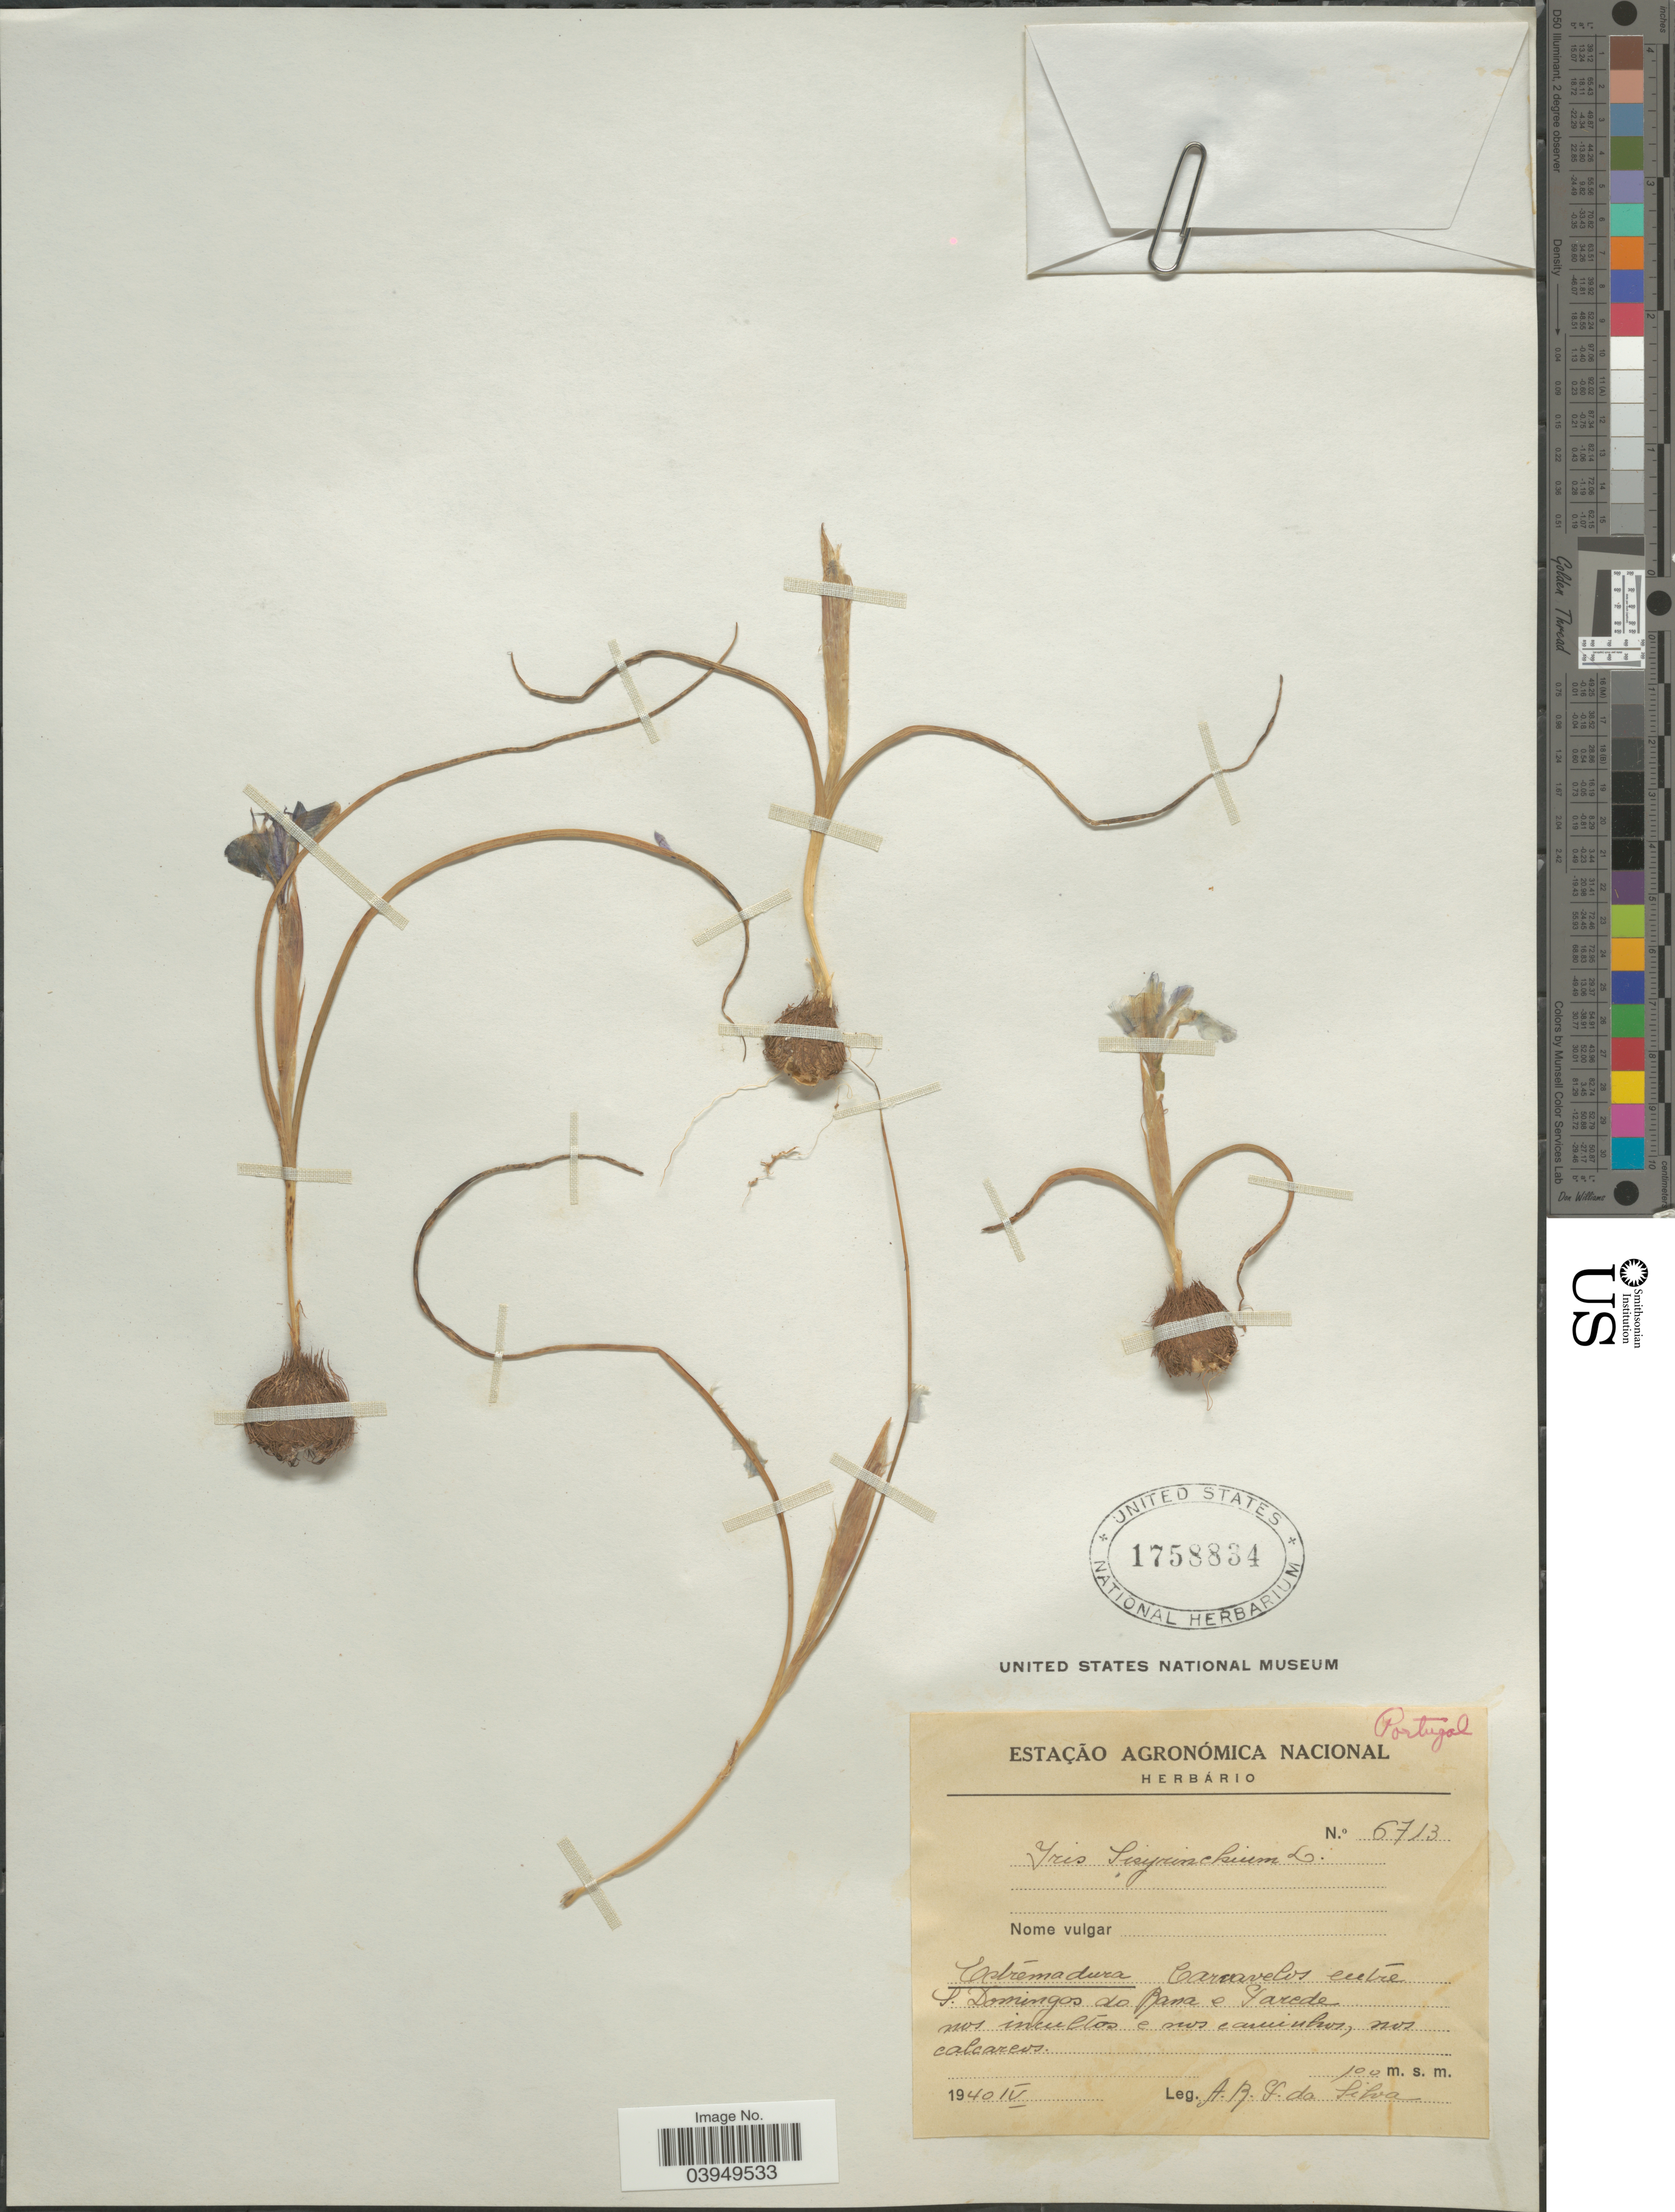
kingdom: Plantae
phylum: Tracheophyta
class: Liliopsida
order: Asparagales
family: Iridaceae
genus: Iris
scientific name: Iris sisyrinchium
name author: L.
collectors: A. Silva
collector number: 6713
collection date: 1940-04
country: Spain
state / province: Extremadura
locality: Carvavelos entré S. Domingo do Rana e Parede.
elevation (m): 100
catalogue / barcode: US 1758834